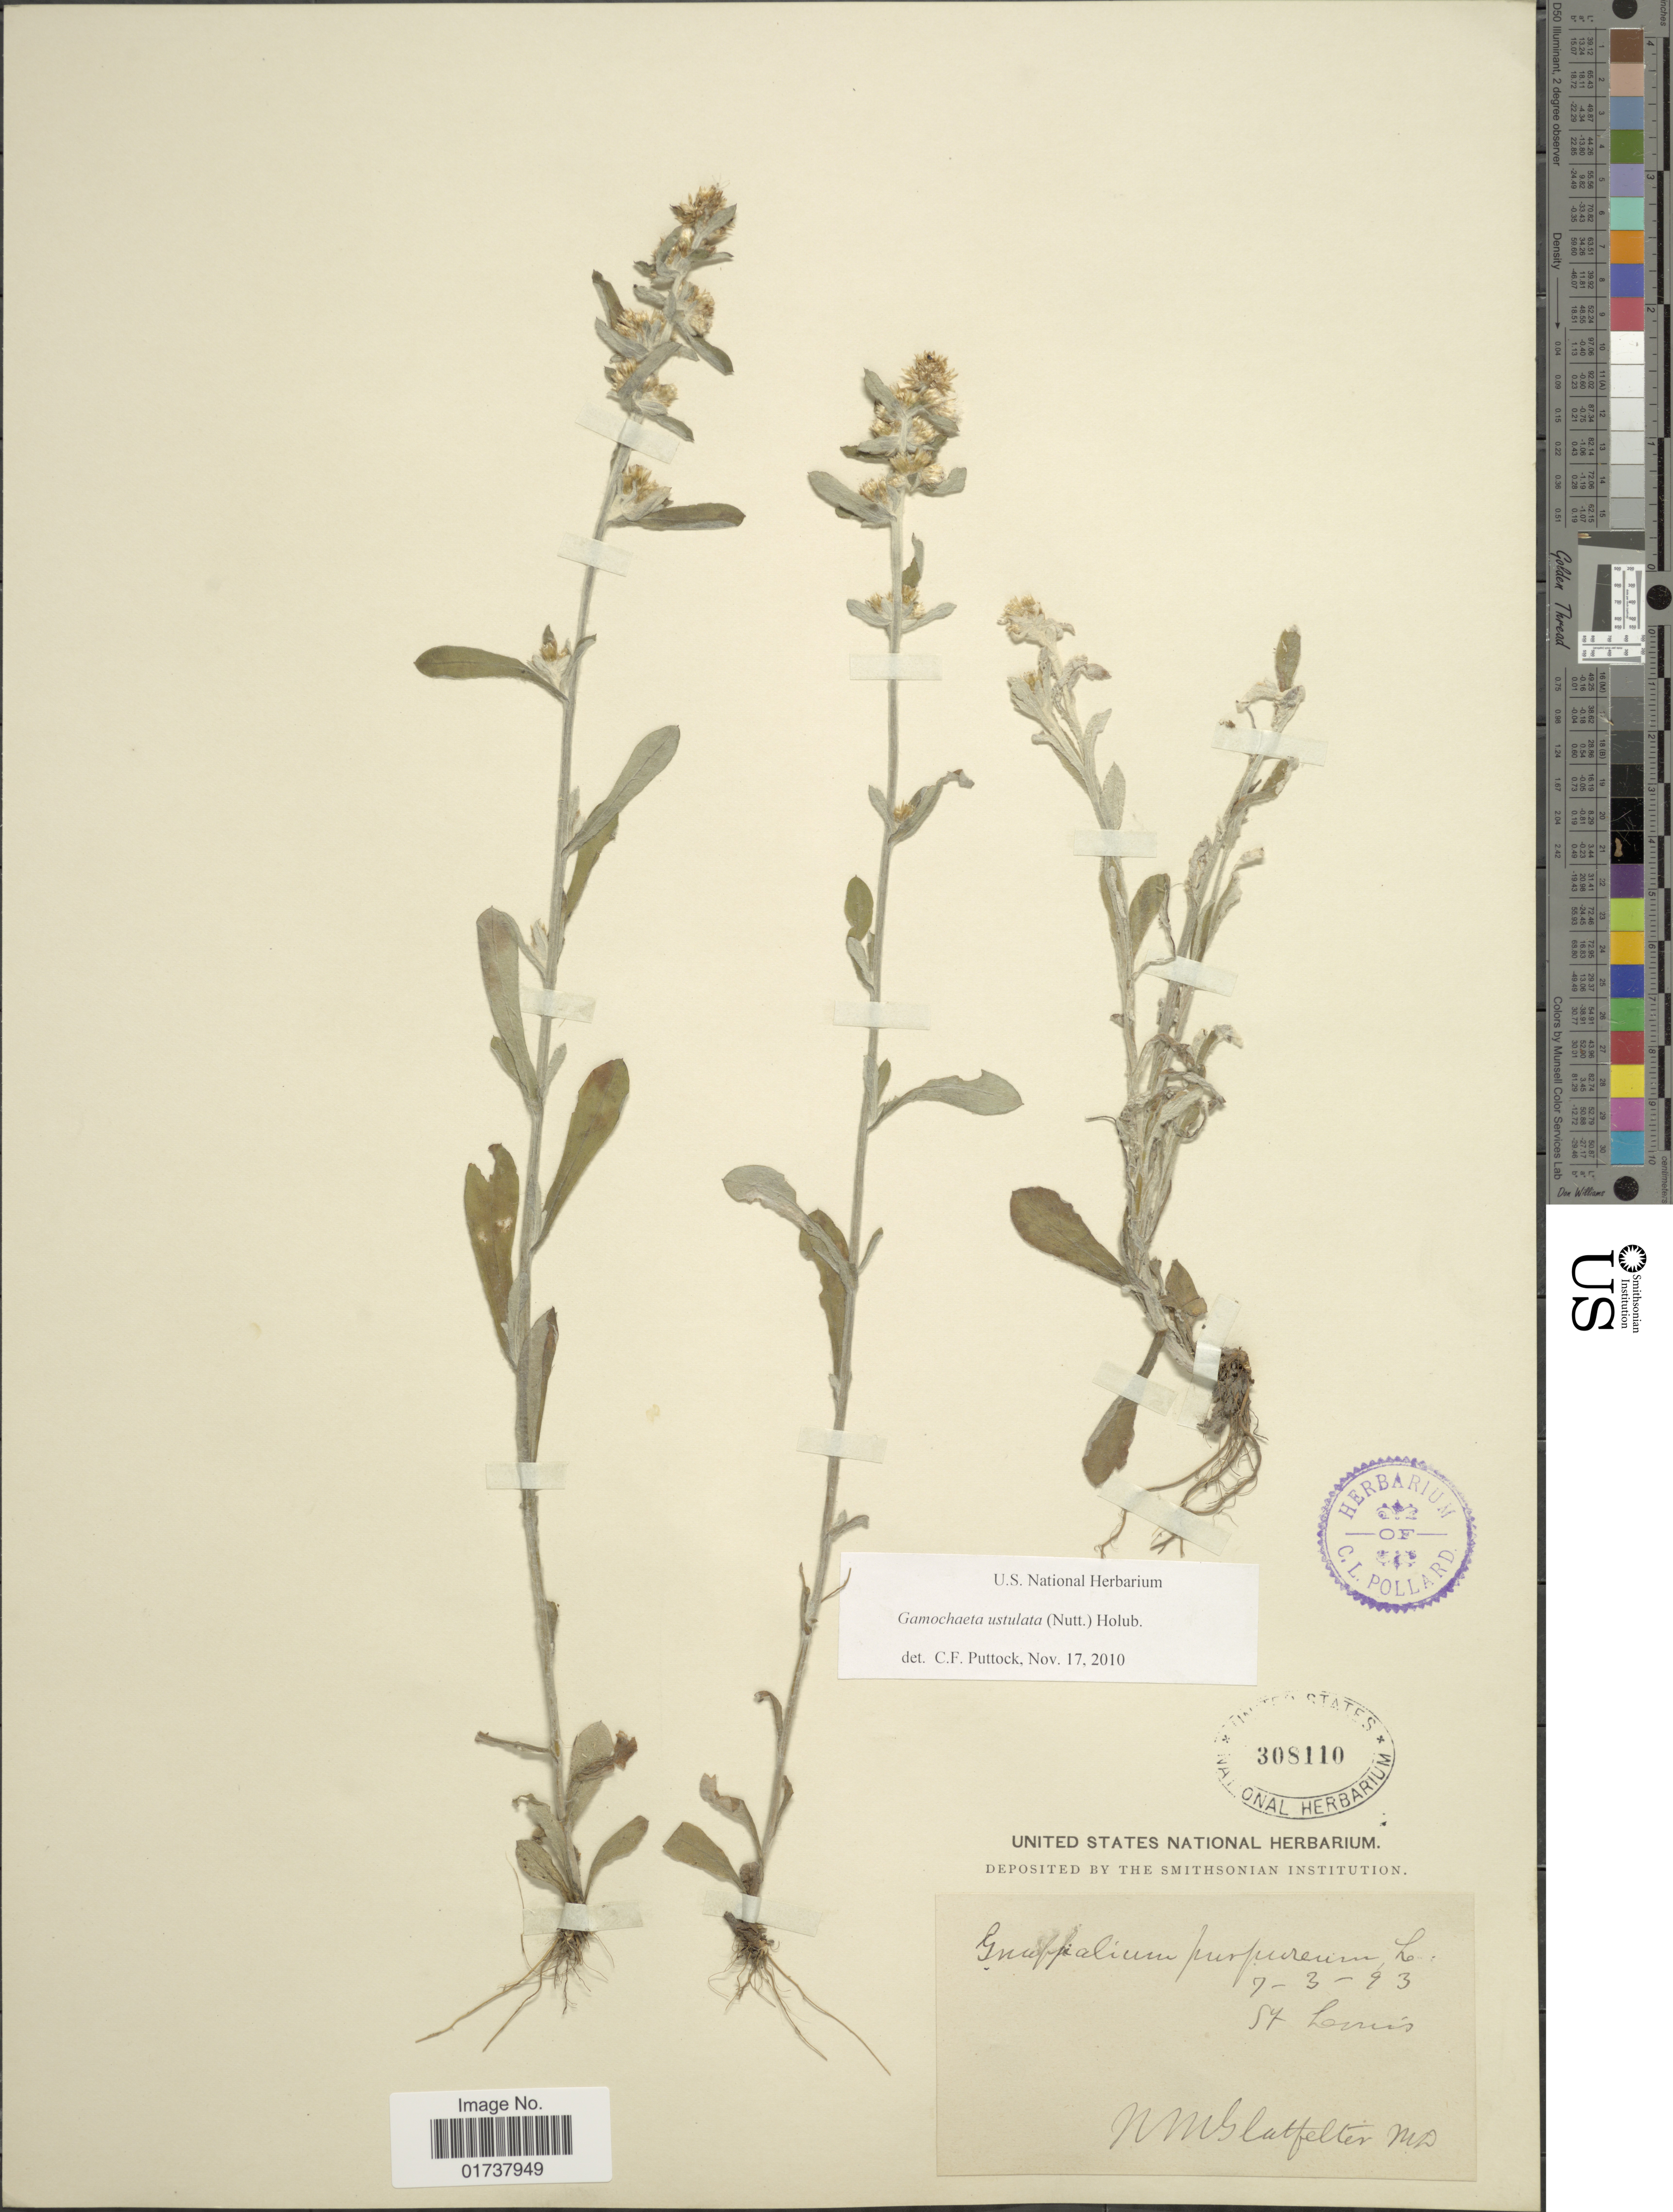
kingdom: Plantae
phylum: Tracheophyta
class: Magnoliopsida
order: Asterales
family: Asteraceae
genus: Gamochaeta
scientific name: Gamochaeta purpurea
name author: (L.) Cabrera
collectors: N. M. Glatfelter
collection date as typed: Transcribed d/m/y: 3/7/93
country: United States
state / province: Missouri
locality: St. Louis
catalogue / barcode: US 308110